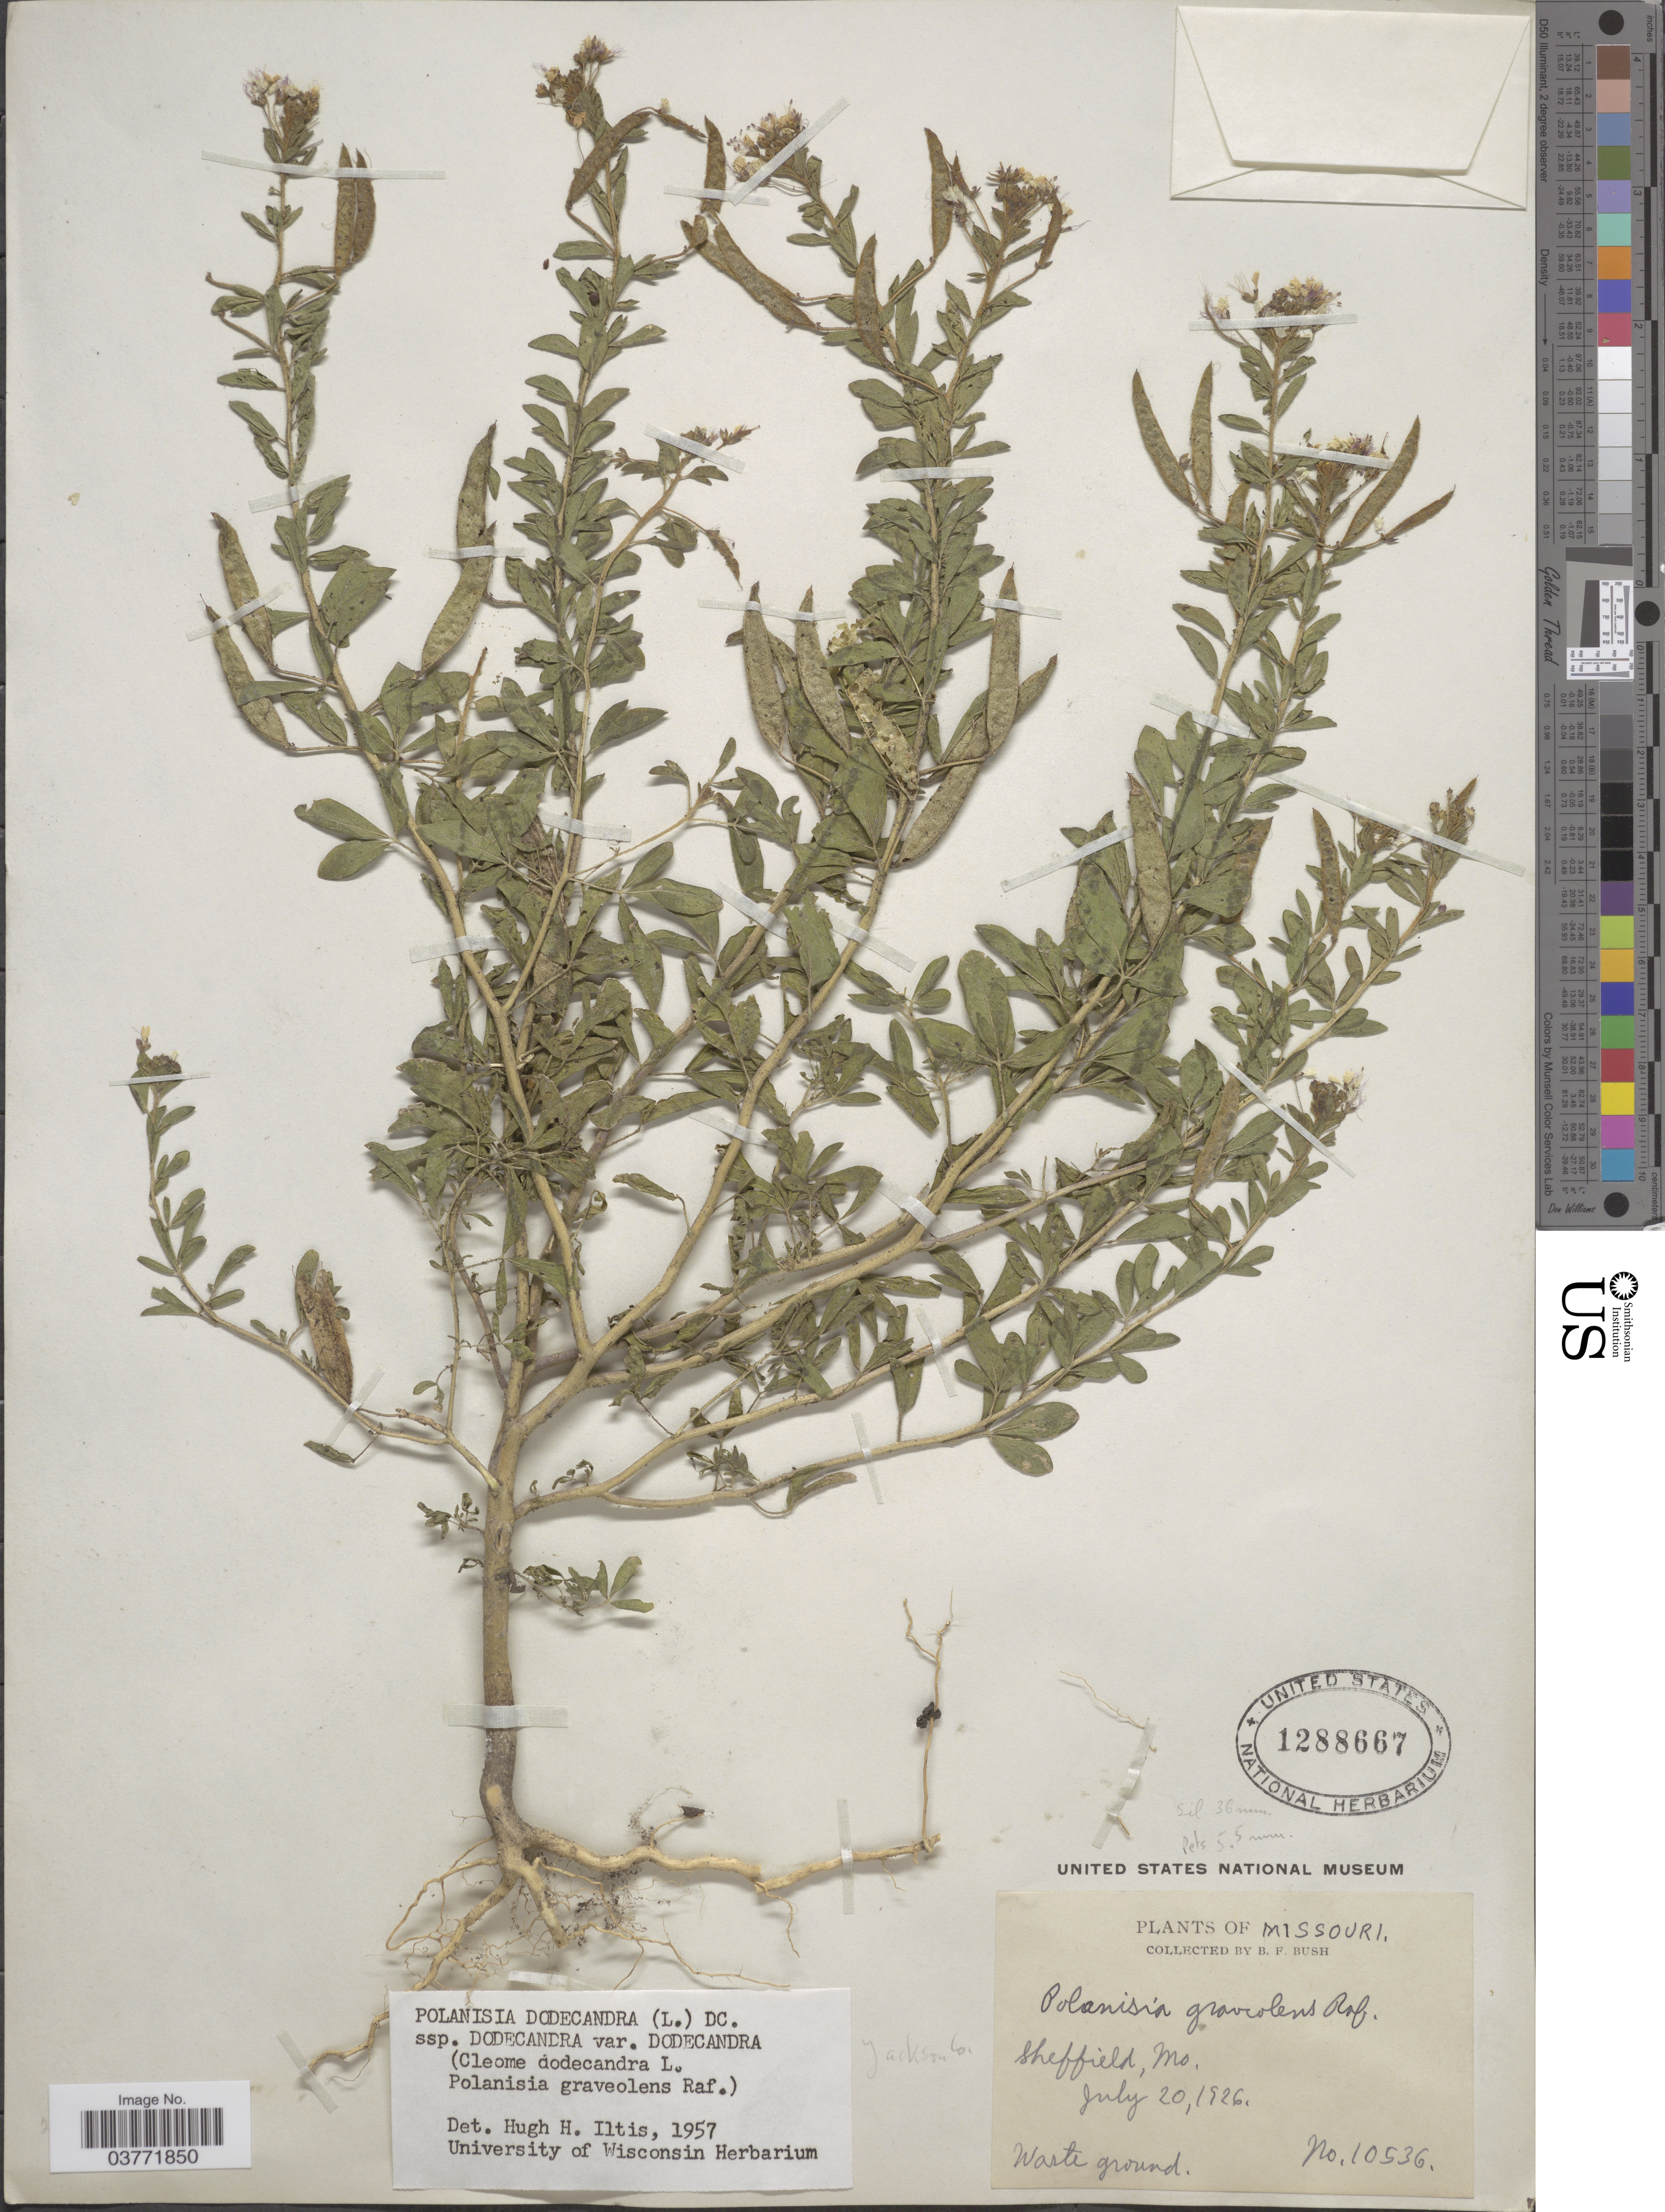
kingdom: Plantae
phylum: Tracheophyta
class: Magnoliopsida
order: Brassicales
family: Cleomaceae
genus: Polanisia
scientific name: Polanisia dodecandra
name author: (L.) DC.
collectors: B. F. Bush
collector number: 10536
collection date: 1926-07-20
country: United States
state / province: Missouri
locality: Sheffield. Waste ground. Jackson Co.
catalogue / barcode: US 1288667